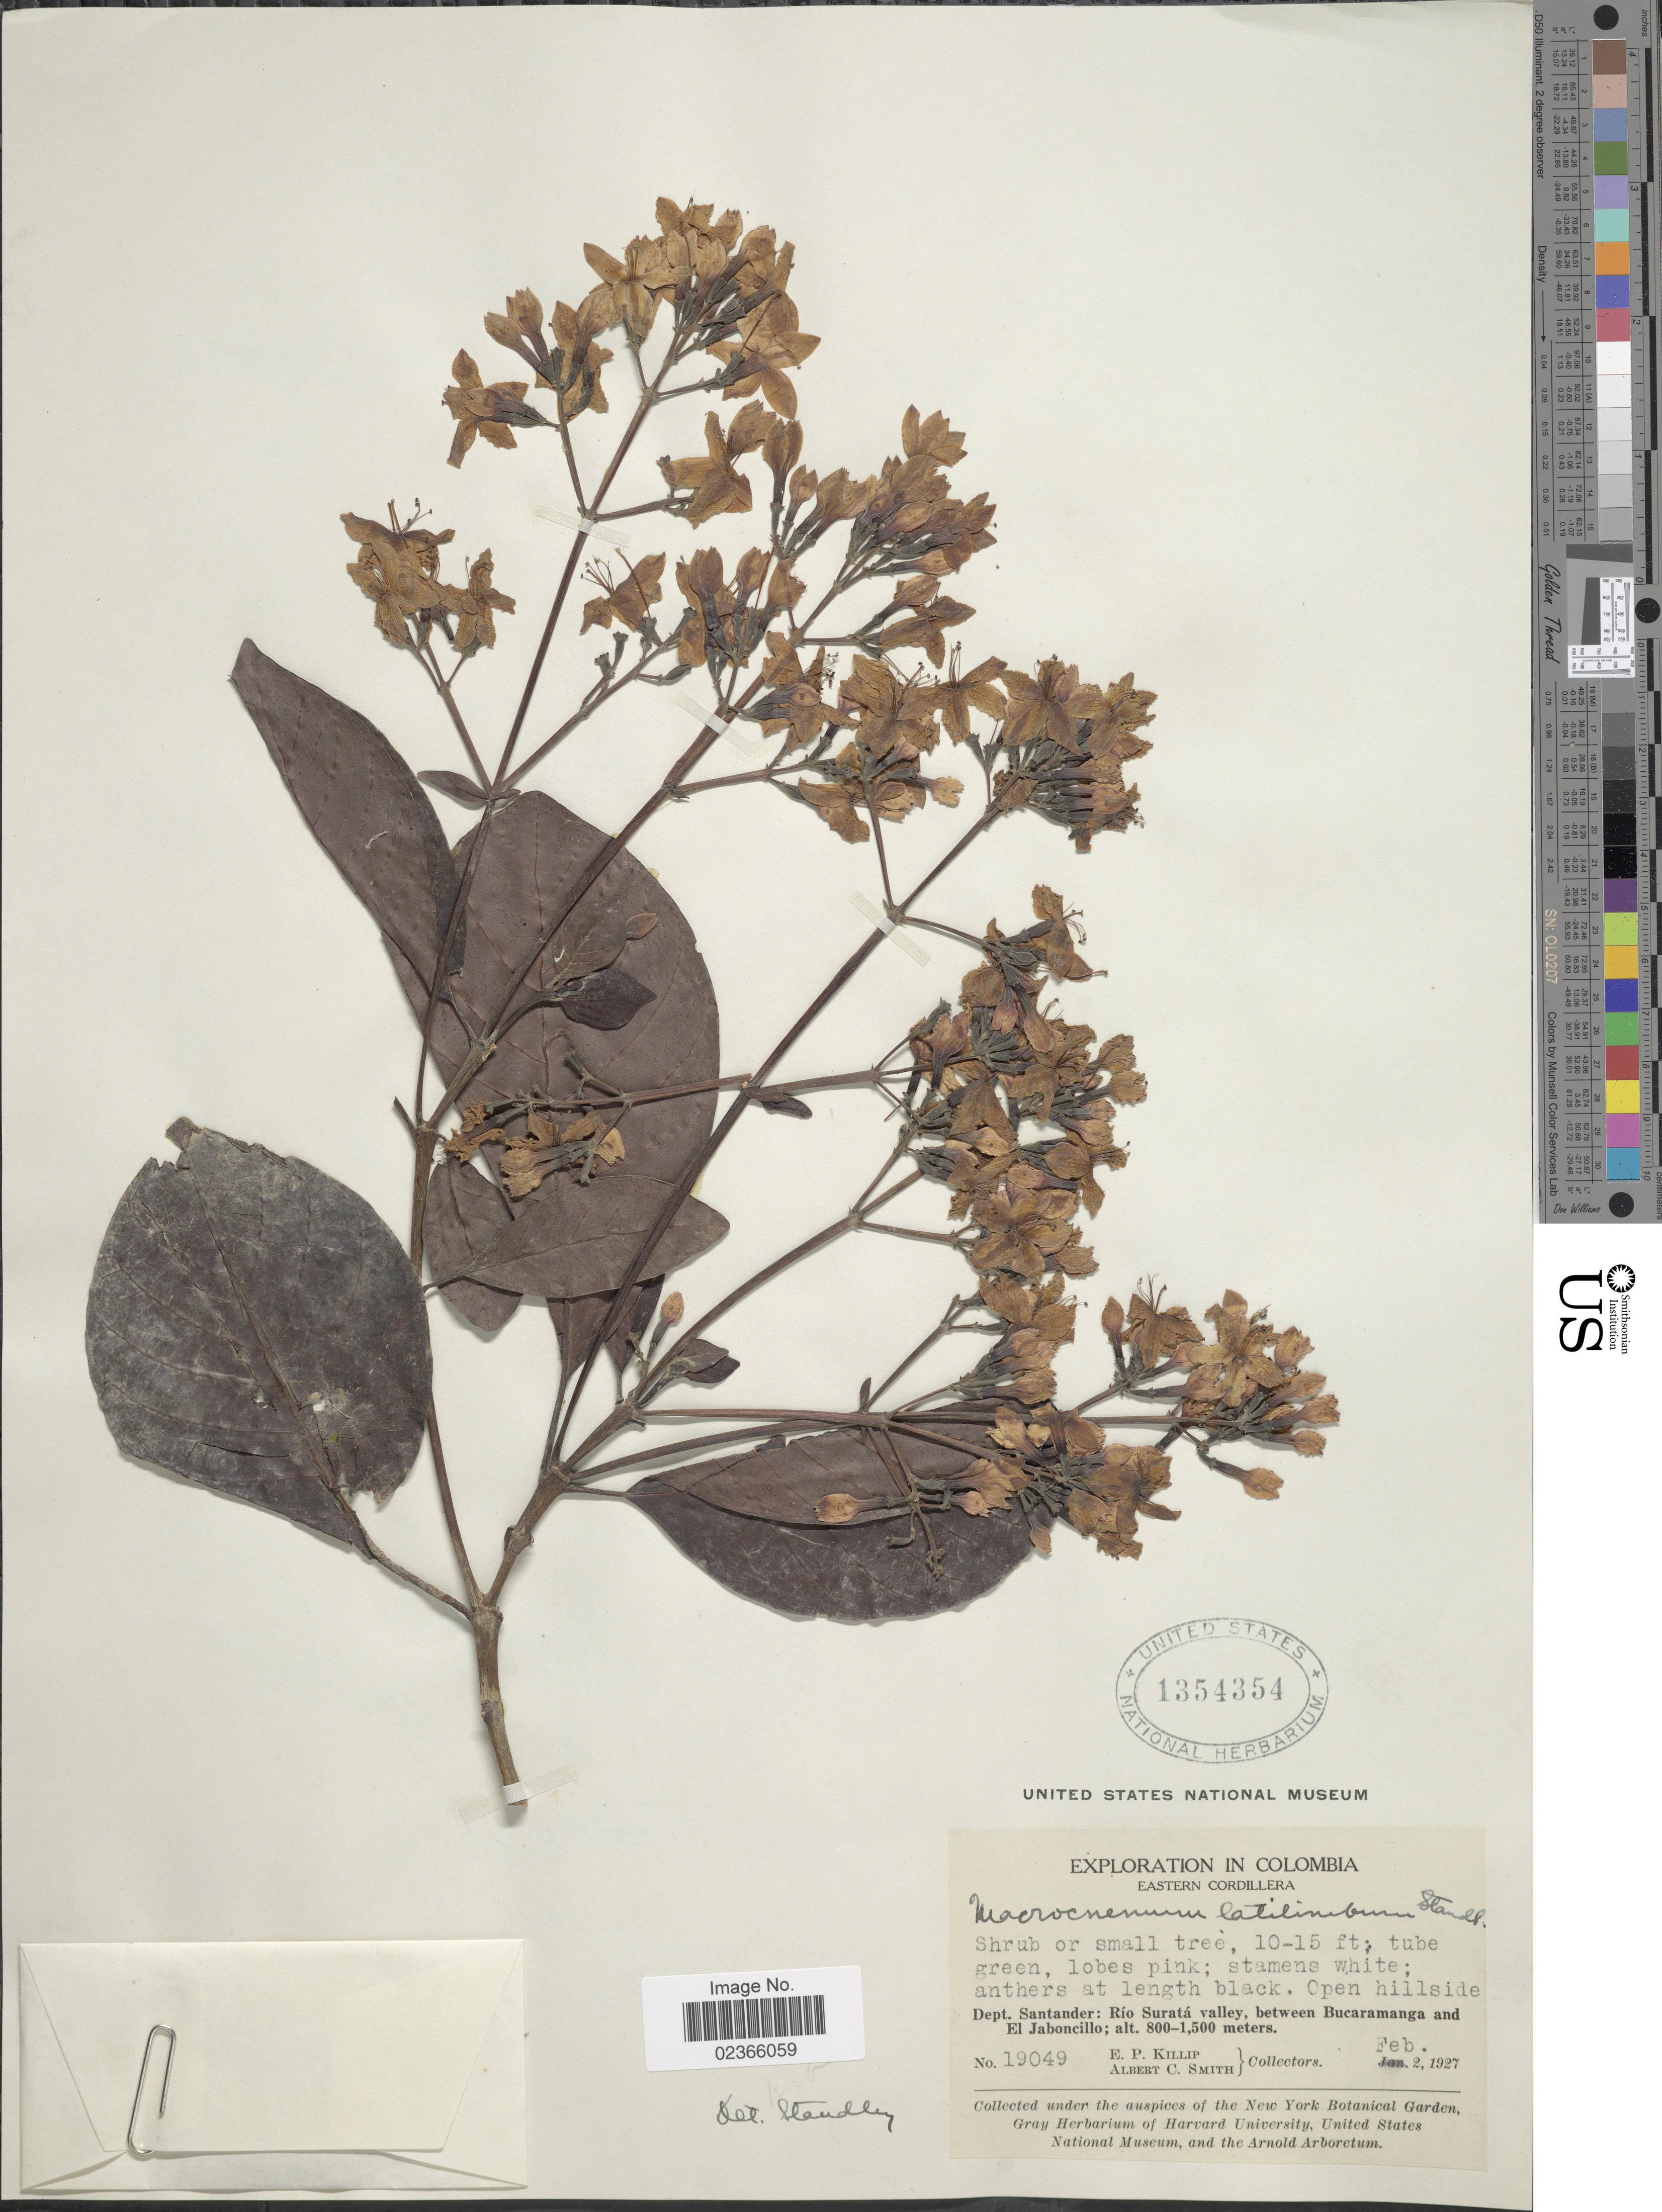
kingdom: Plantae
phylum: Tracheophyta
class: Magnoliopsida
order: Gentianales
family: Rubiaceae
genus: Macrocnemum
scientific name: Macrocnemum latilimbum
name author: Standl.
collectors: E. P. Killip & A. C. Smith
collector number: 19049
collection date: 1927-02-02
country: Colombia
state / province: Santander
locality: Dept. Santander: Rio Surata Valley, between Bucaramanga and El Jaboncillo. Open hillside.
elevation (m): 800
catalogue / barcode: US 1354354